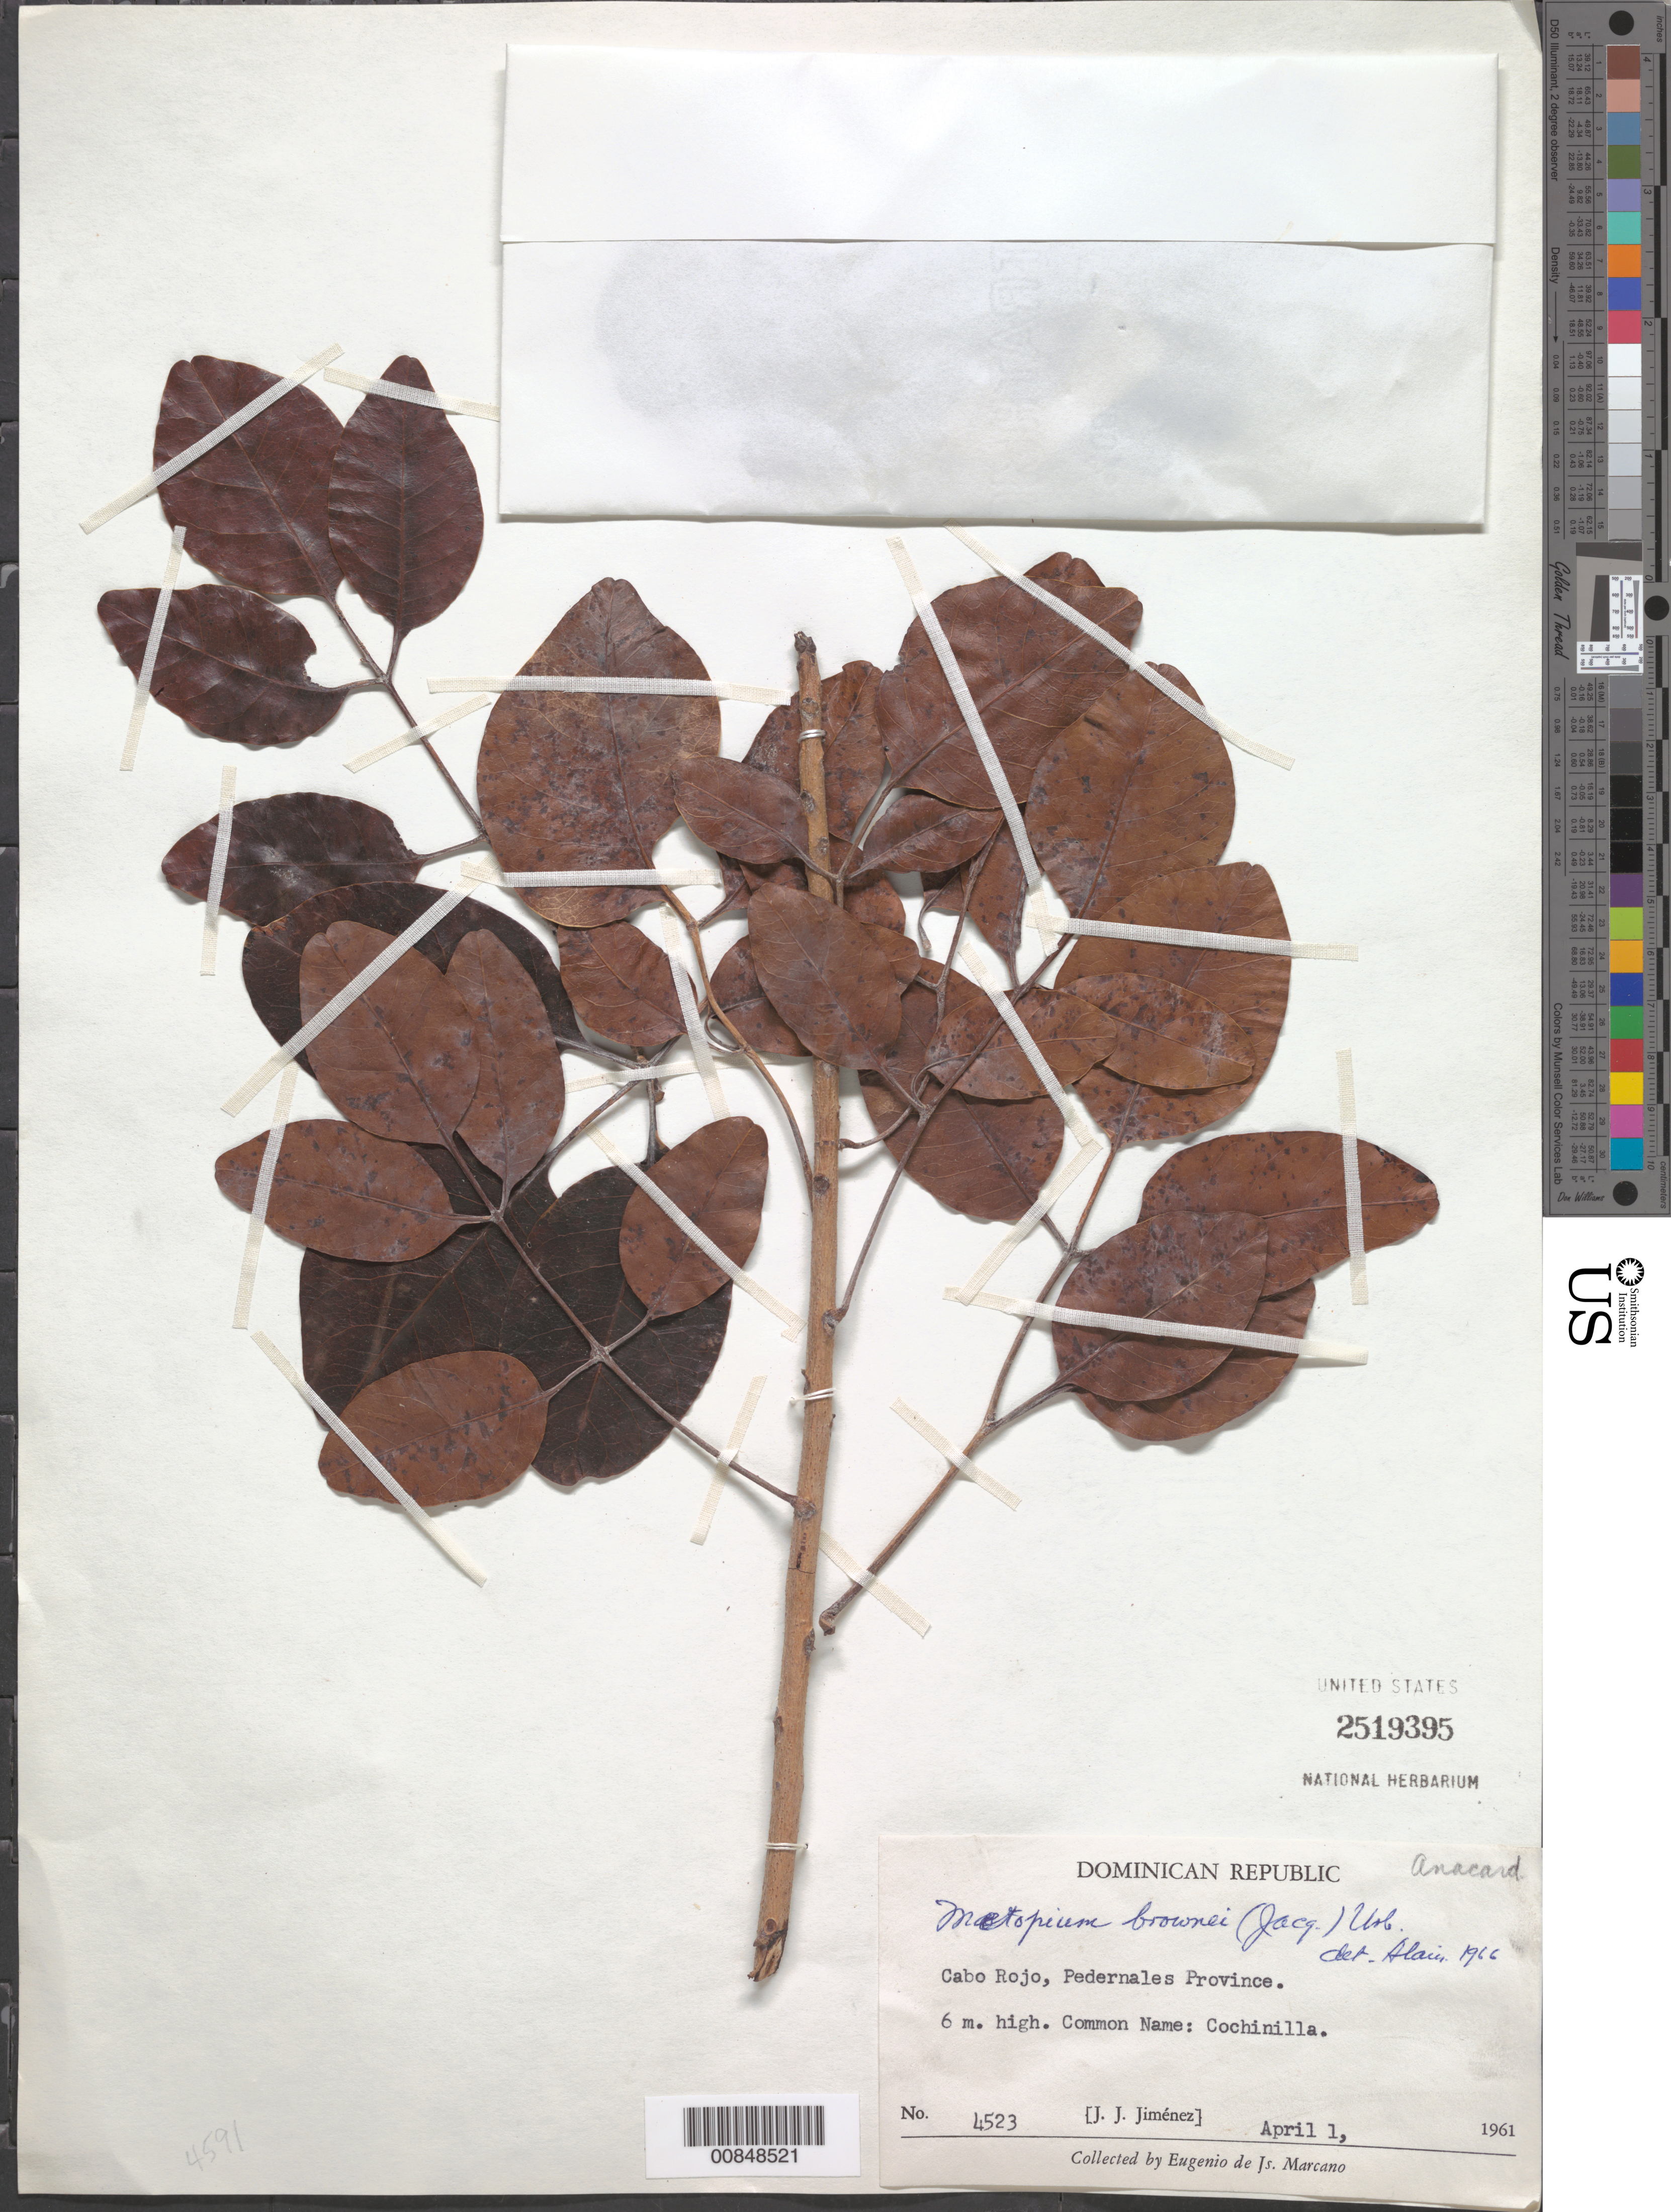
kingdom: Plantae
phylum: Tracheophyta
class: Magnoliopsida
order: Sapindales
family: Anacardiaceae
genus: Metopium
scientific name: Metopium brownei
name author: (Jacq.) Urb.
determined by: Liogier, Alain H.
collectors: J. J. Jiménez Almonte & E. J. Marcano F.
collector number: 4523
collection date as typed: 01 Apr 1961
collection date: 1961-04-01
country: Dominican Republic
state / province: Pedernales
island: Hispaniola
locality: Cabo Rojo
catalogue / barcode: US 2519395